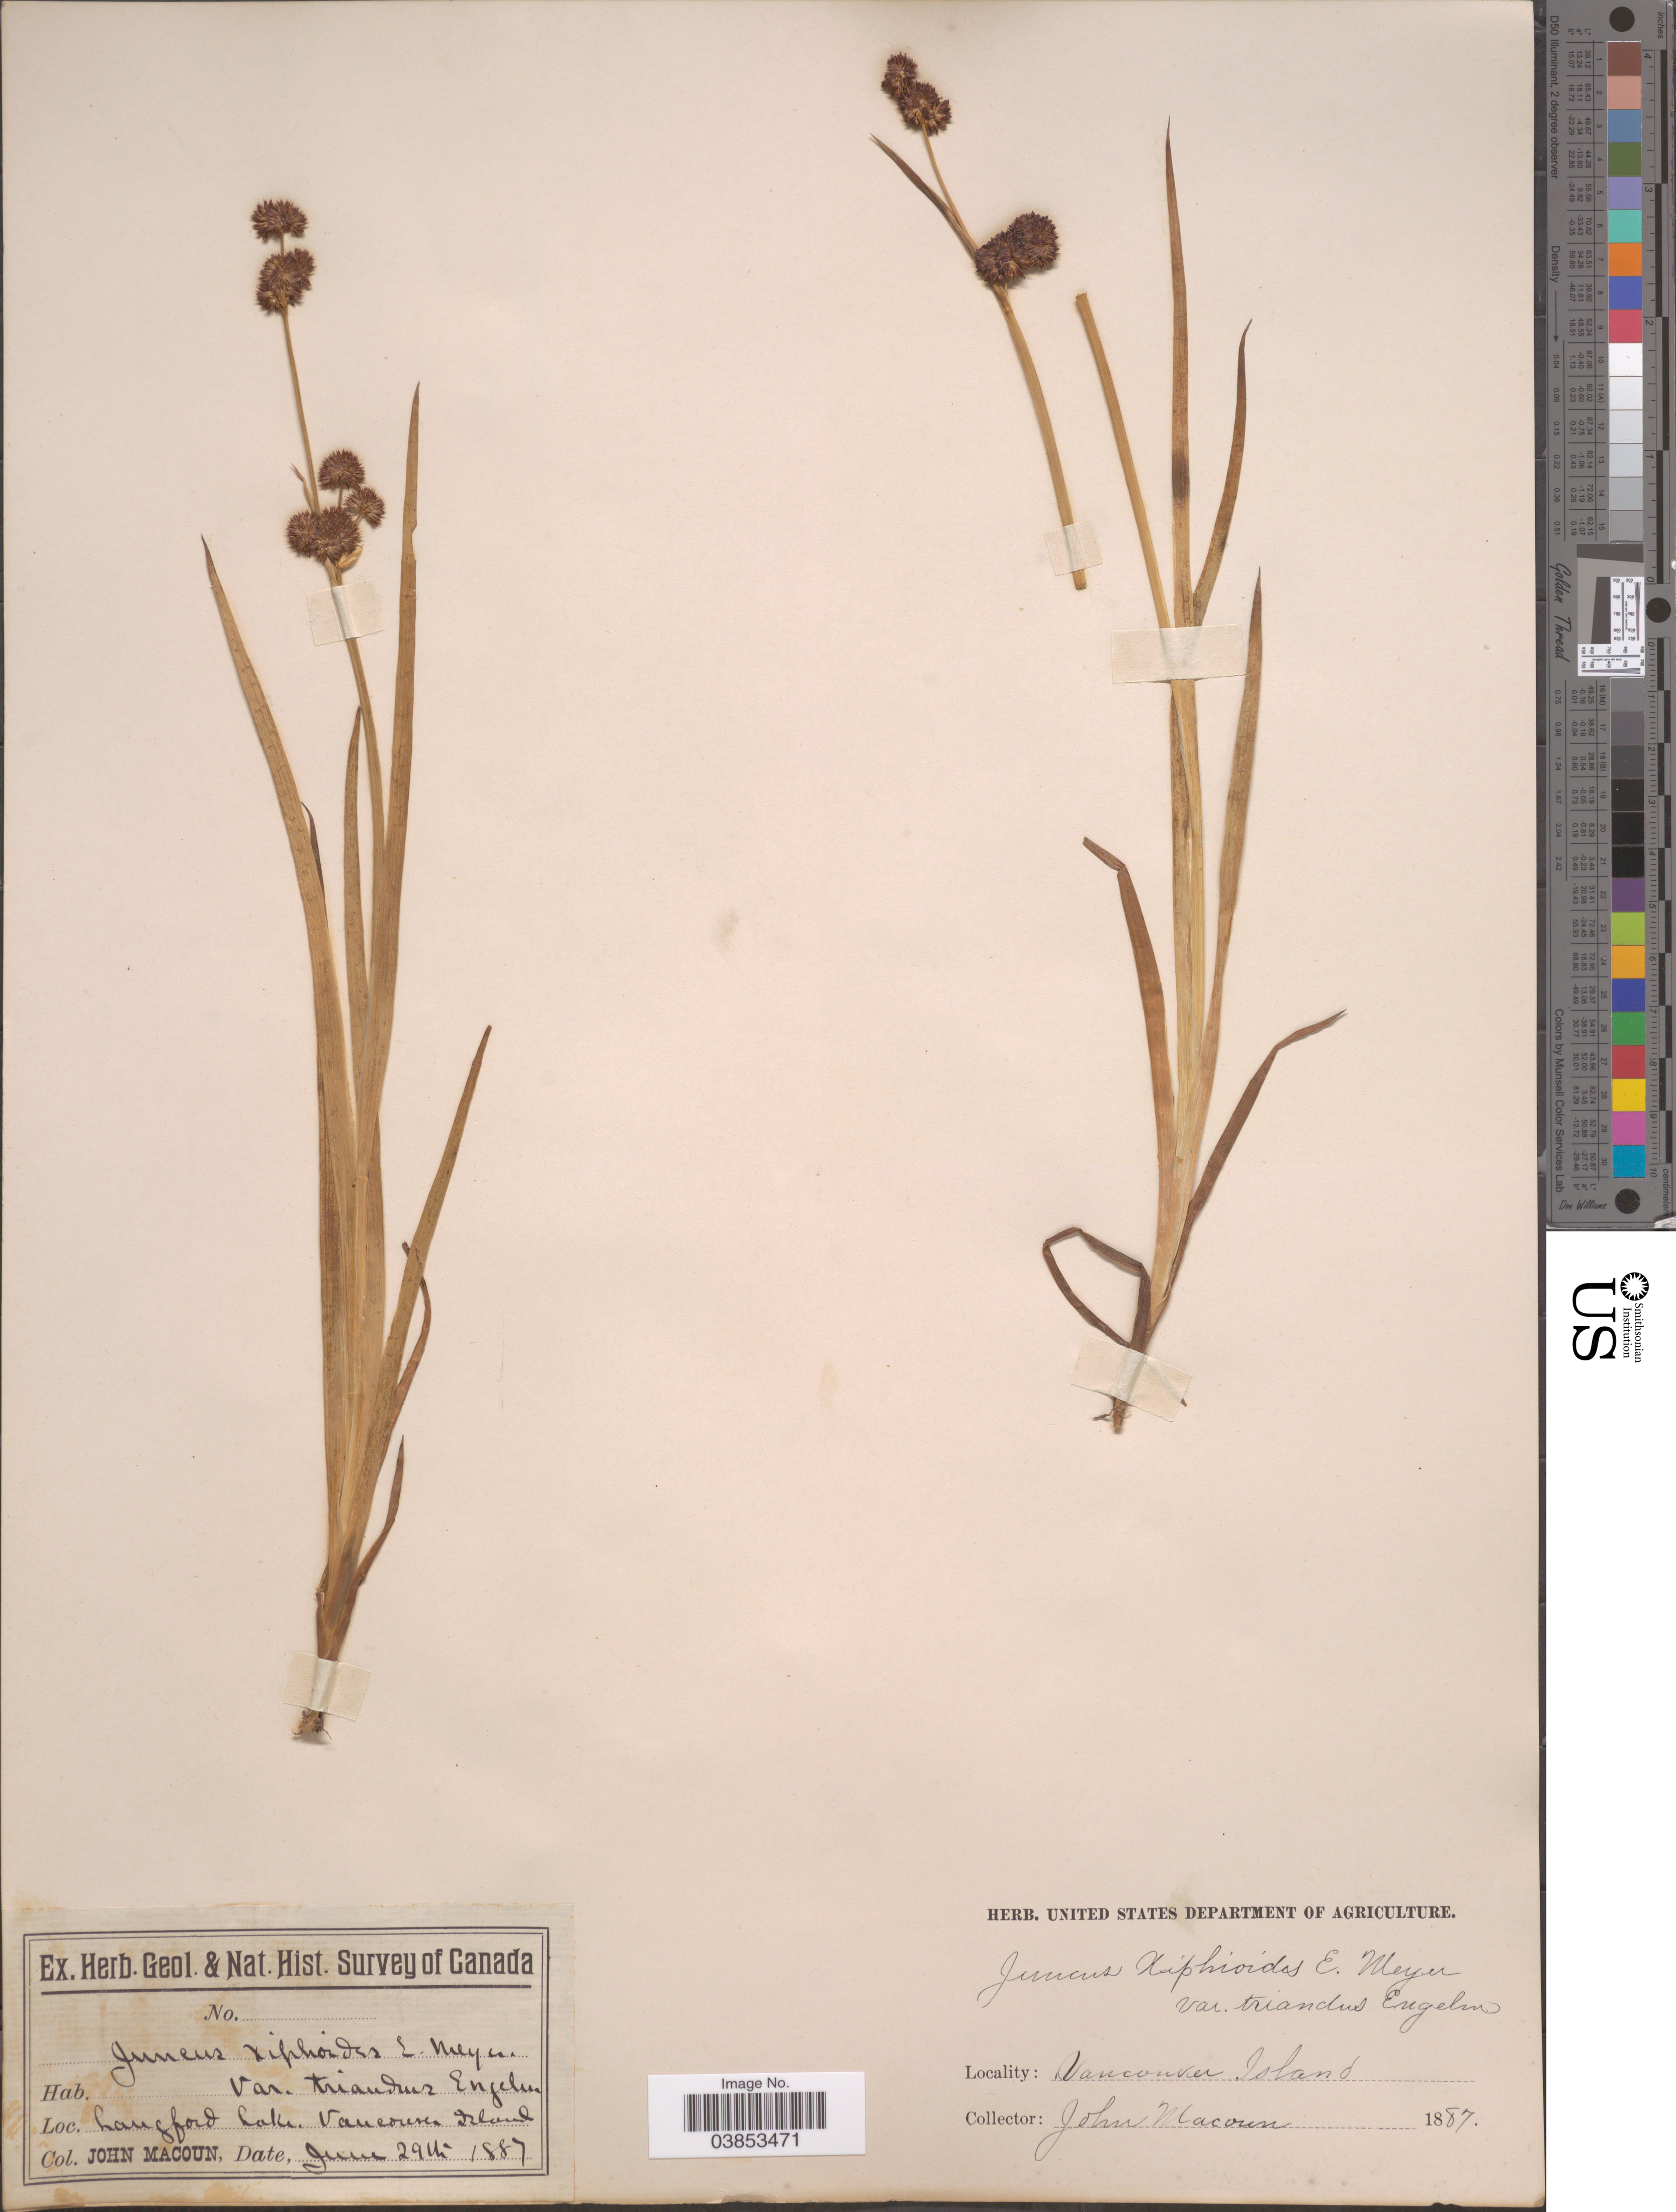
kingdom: Plantae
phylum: Tracheophyta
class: Liliopsida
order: Poales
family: Juncaceae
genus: Juncus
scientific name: Juncus ensifolius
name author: Wikstr.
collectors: J. Macoun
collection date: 1887-06-29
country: Canada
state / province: British Columbia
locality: Langford Lake. Vancouver Island.